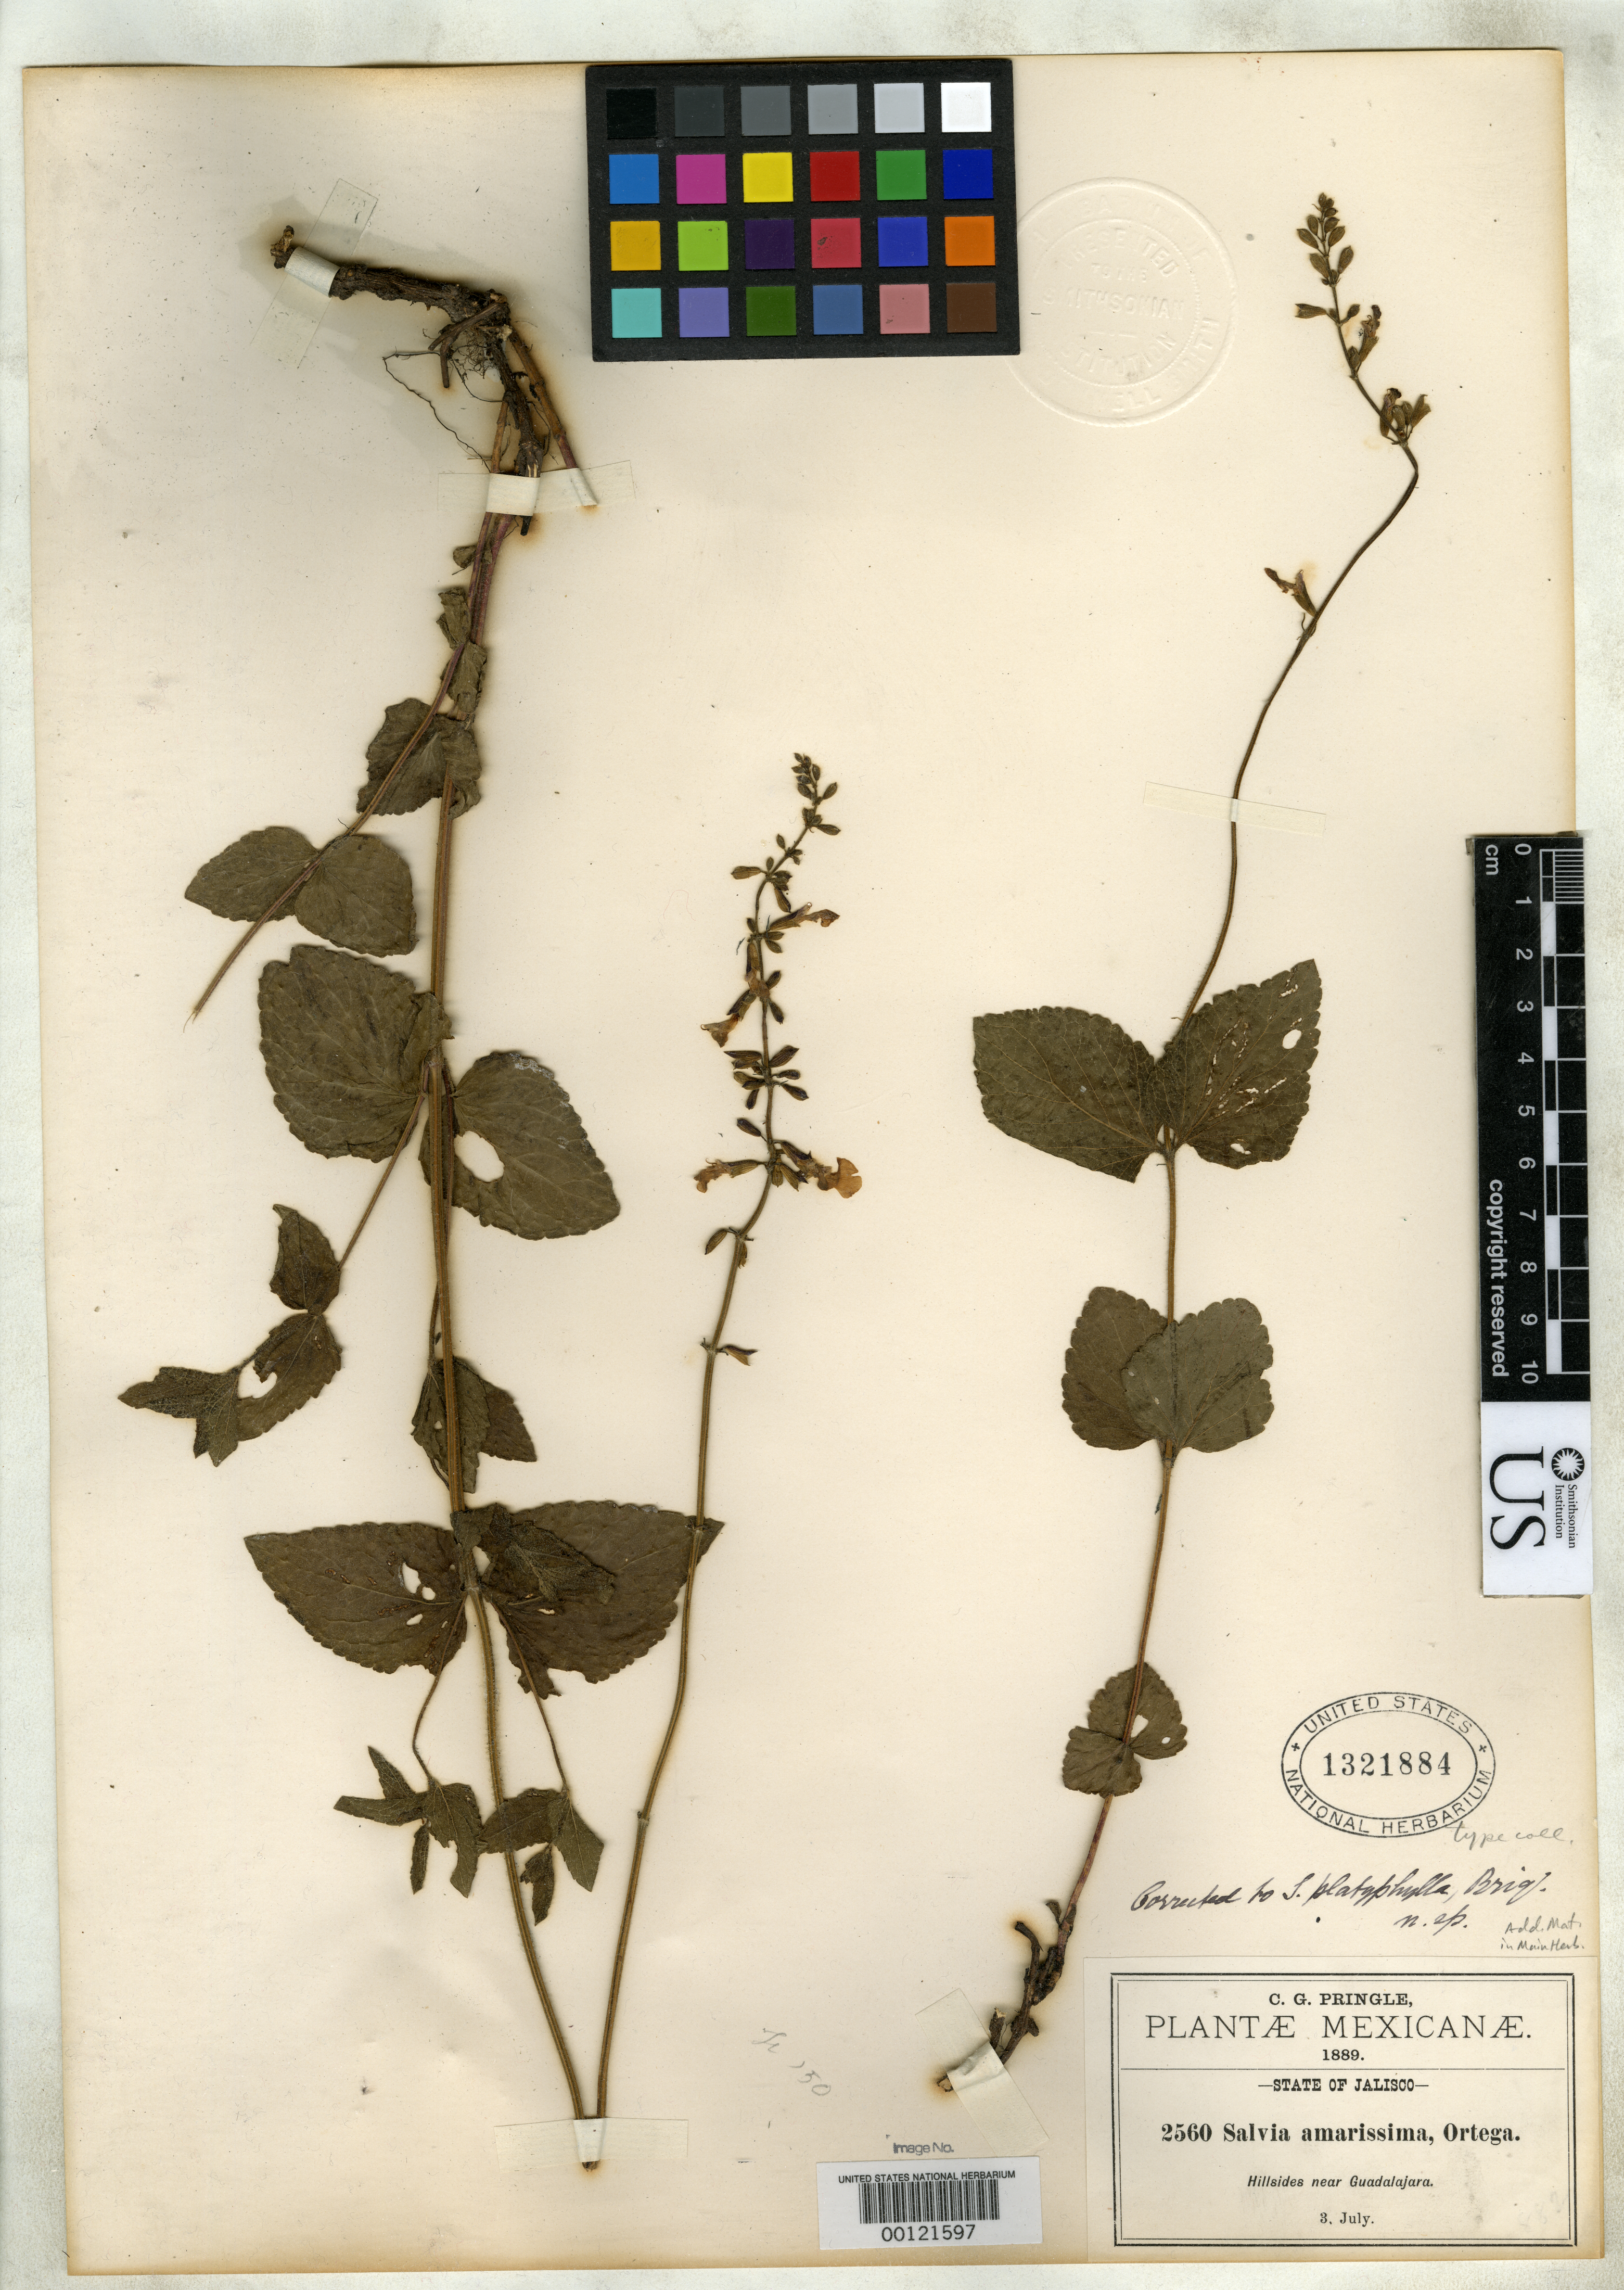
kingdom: Plantae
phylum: Tracheophyta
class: Magnoliopsida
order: Lamiales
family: Lamiaceae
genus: Salvia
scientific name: Salvia platyphylla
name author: Briq.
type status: Isotype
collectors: C. G. Pringle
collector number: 2560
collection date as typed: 03 Jul 1889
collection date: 1889-07-03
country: Mexico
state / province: Jalisco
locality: Hillsides near Guadalajara.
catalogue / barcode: US 1321884